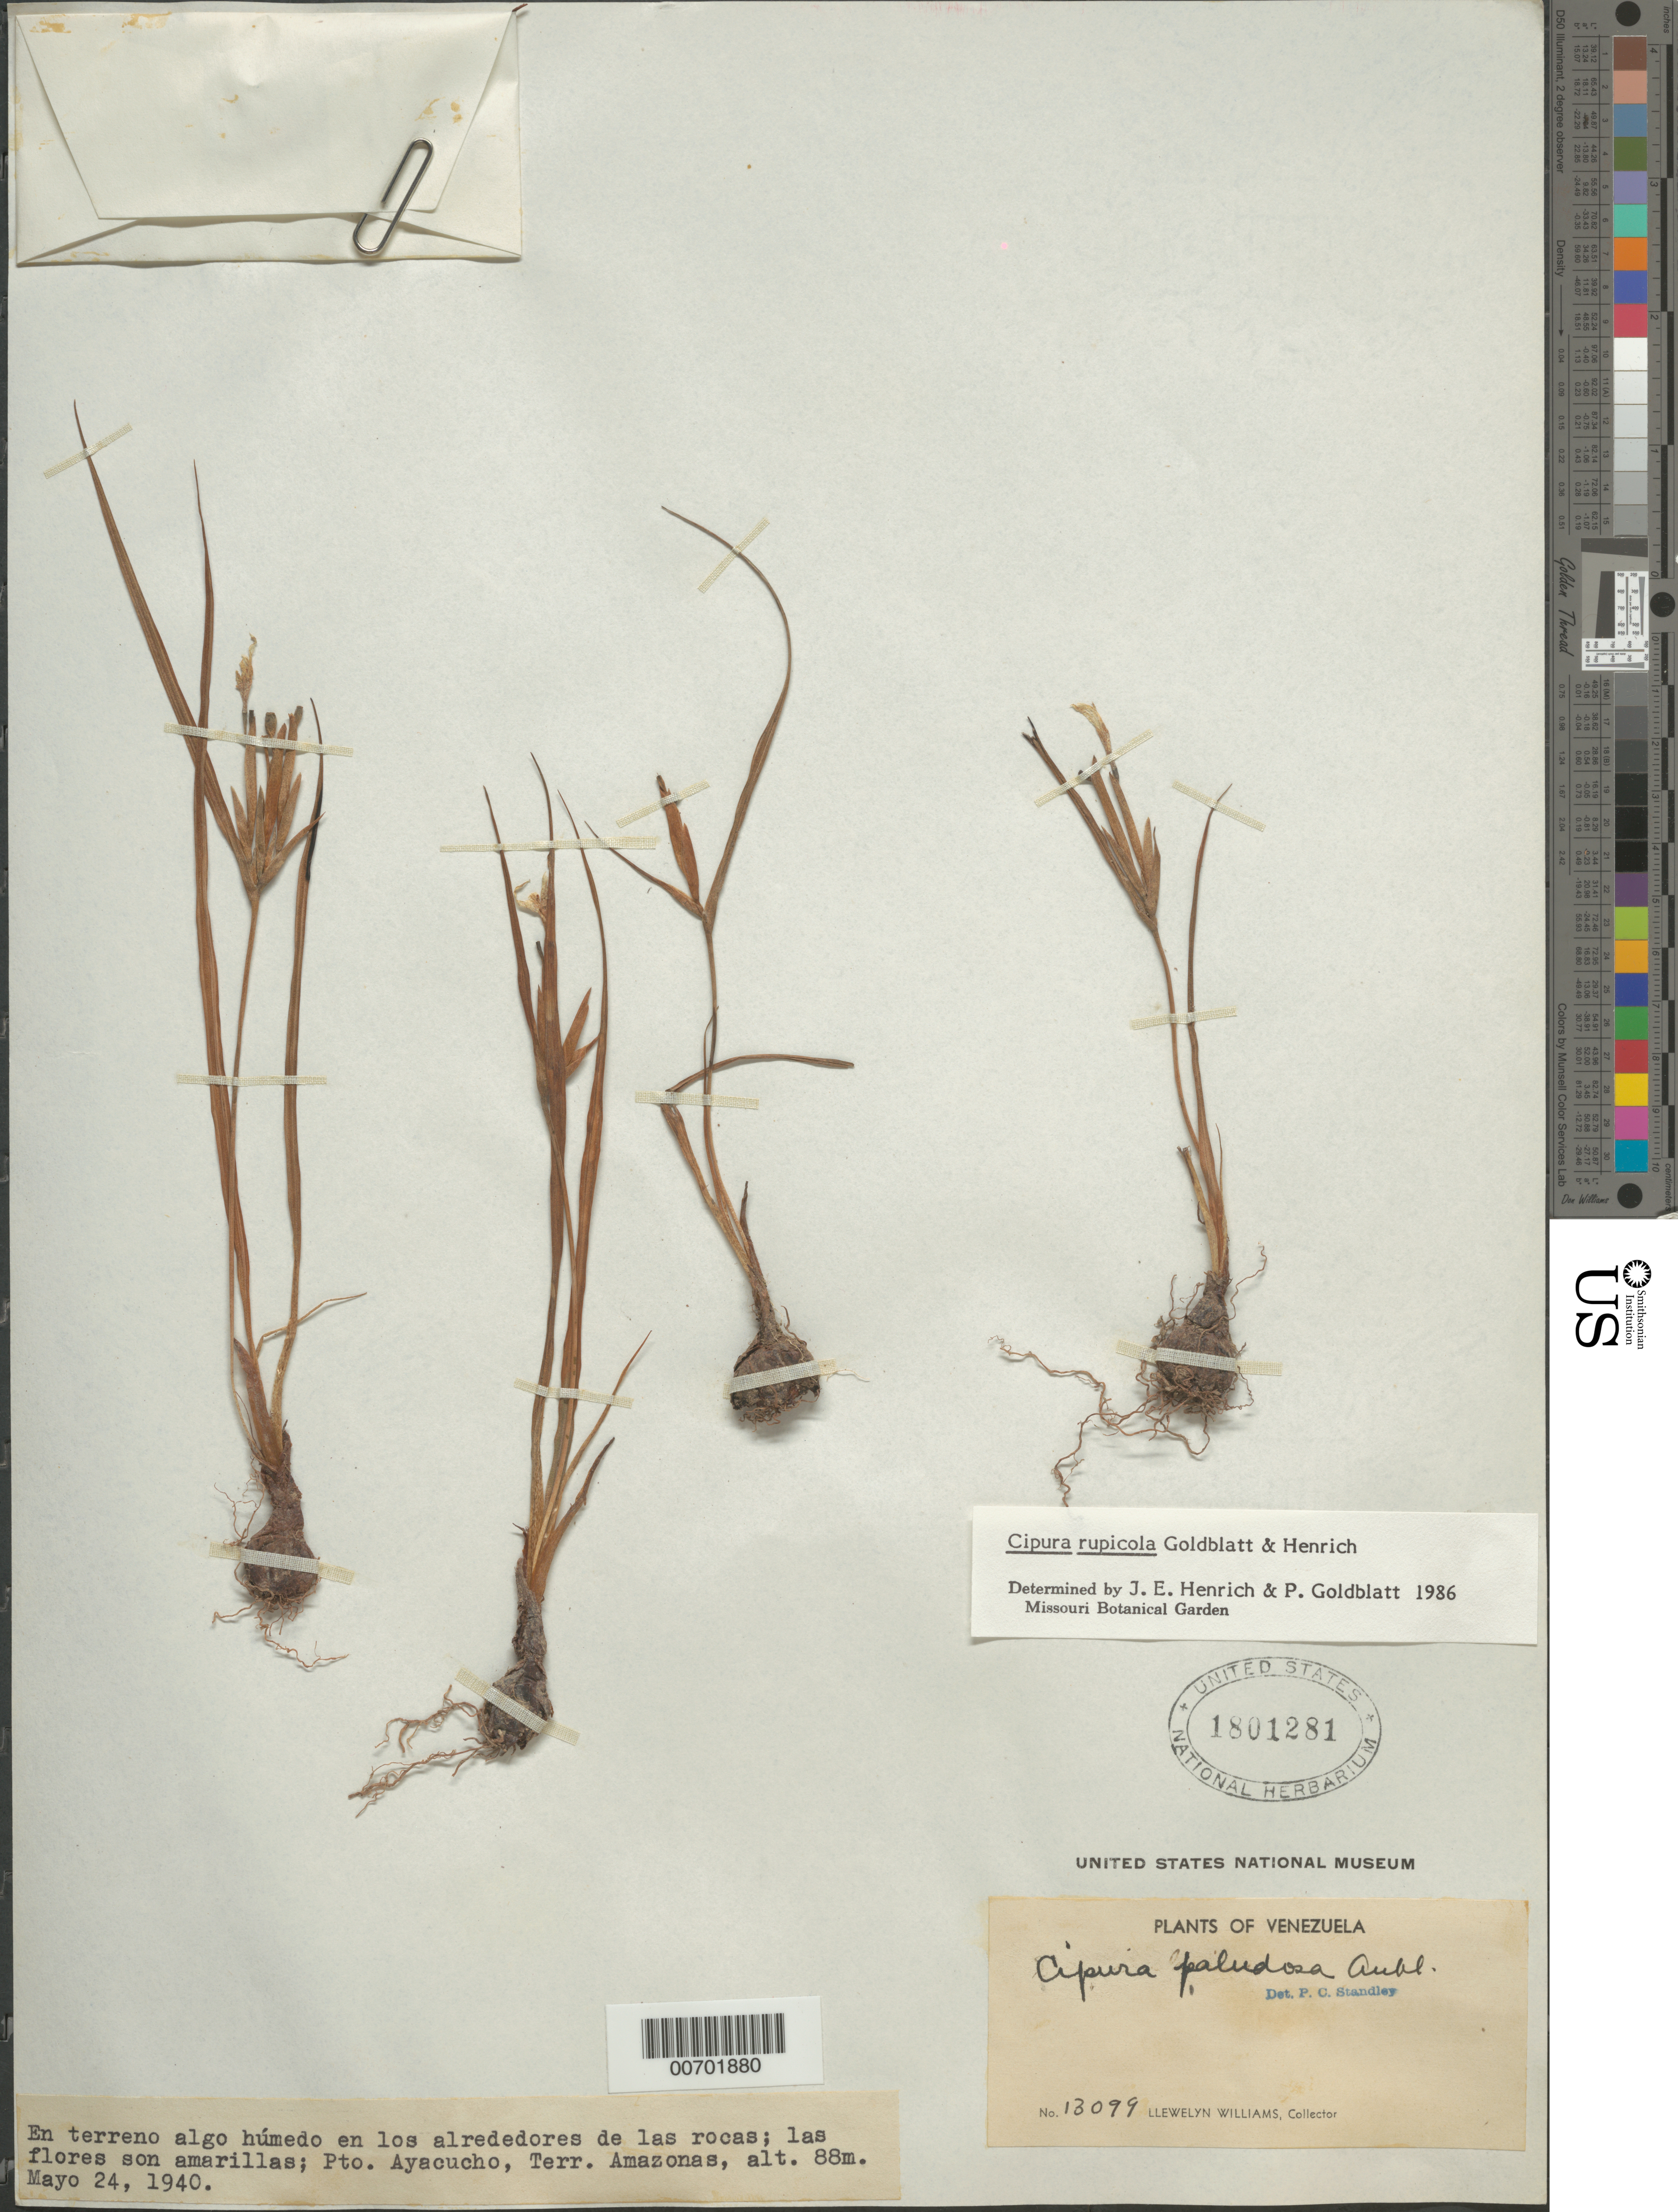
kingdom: Plantae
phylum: Tracheophyta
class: Liliopsida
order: Asparagales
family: Iridaceae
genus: Cipura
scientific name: Cipura rupicola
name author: Goldblatt & Henrich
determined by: Henrich, J. E.; Goldblatt, P.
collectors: Ll. Williams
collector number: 13099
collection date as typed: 24-May-40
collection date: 1940-05-24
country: Venezuela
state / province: Amazonas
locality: Puerto Ayacucho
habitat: Terreno algo humedo en los alrededores de las rocas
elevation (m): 88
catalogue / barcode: US 1801281